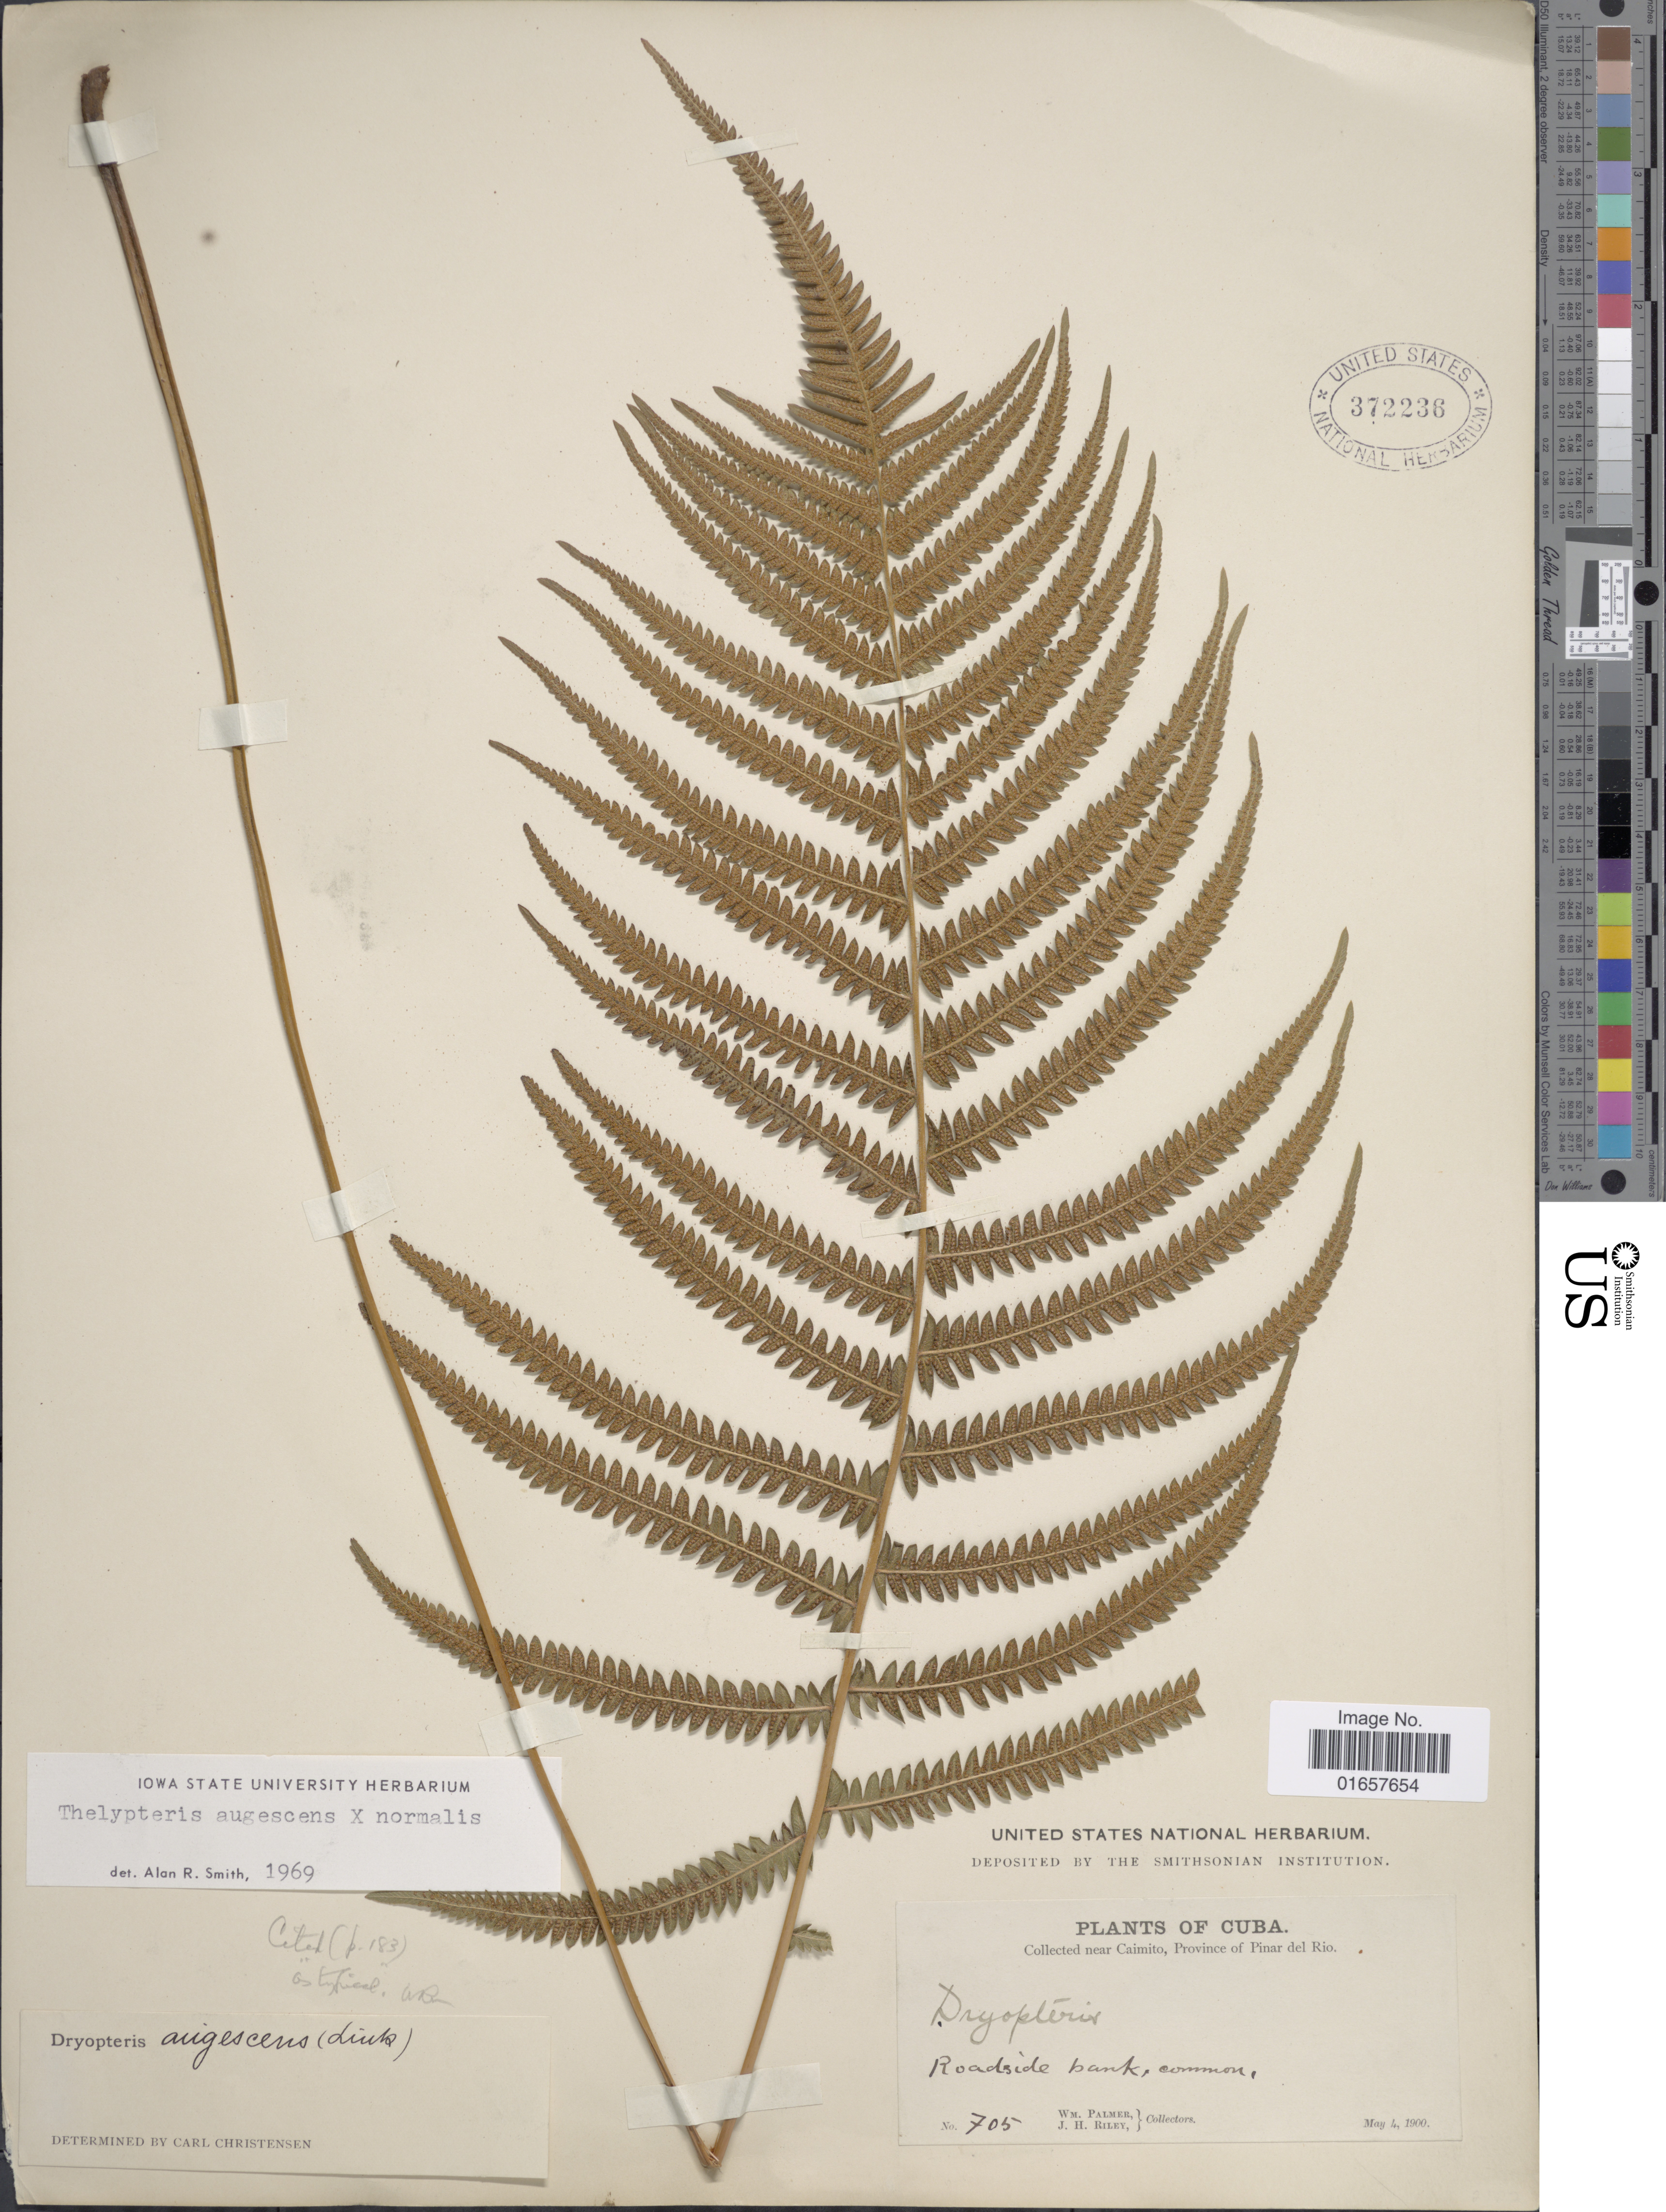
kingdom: Plantae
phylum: Tracheophyta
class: Polypodiopsida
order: Polypodiales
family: Thelypteridaceae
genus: Christella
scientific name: Christella augescens x C. normalis (C. Chr.) Holttum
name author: (Blume) Holttum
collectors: W. Palmer & J. H. Riley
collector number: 705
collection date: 1900-05-04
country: Cuba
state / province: Pinar del Río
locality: Cuba, near Caimito, Province of Pinar del Rio, Roadside bank.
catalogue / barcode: US 372236